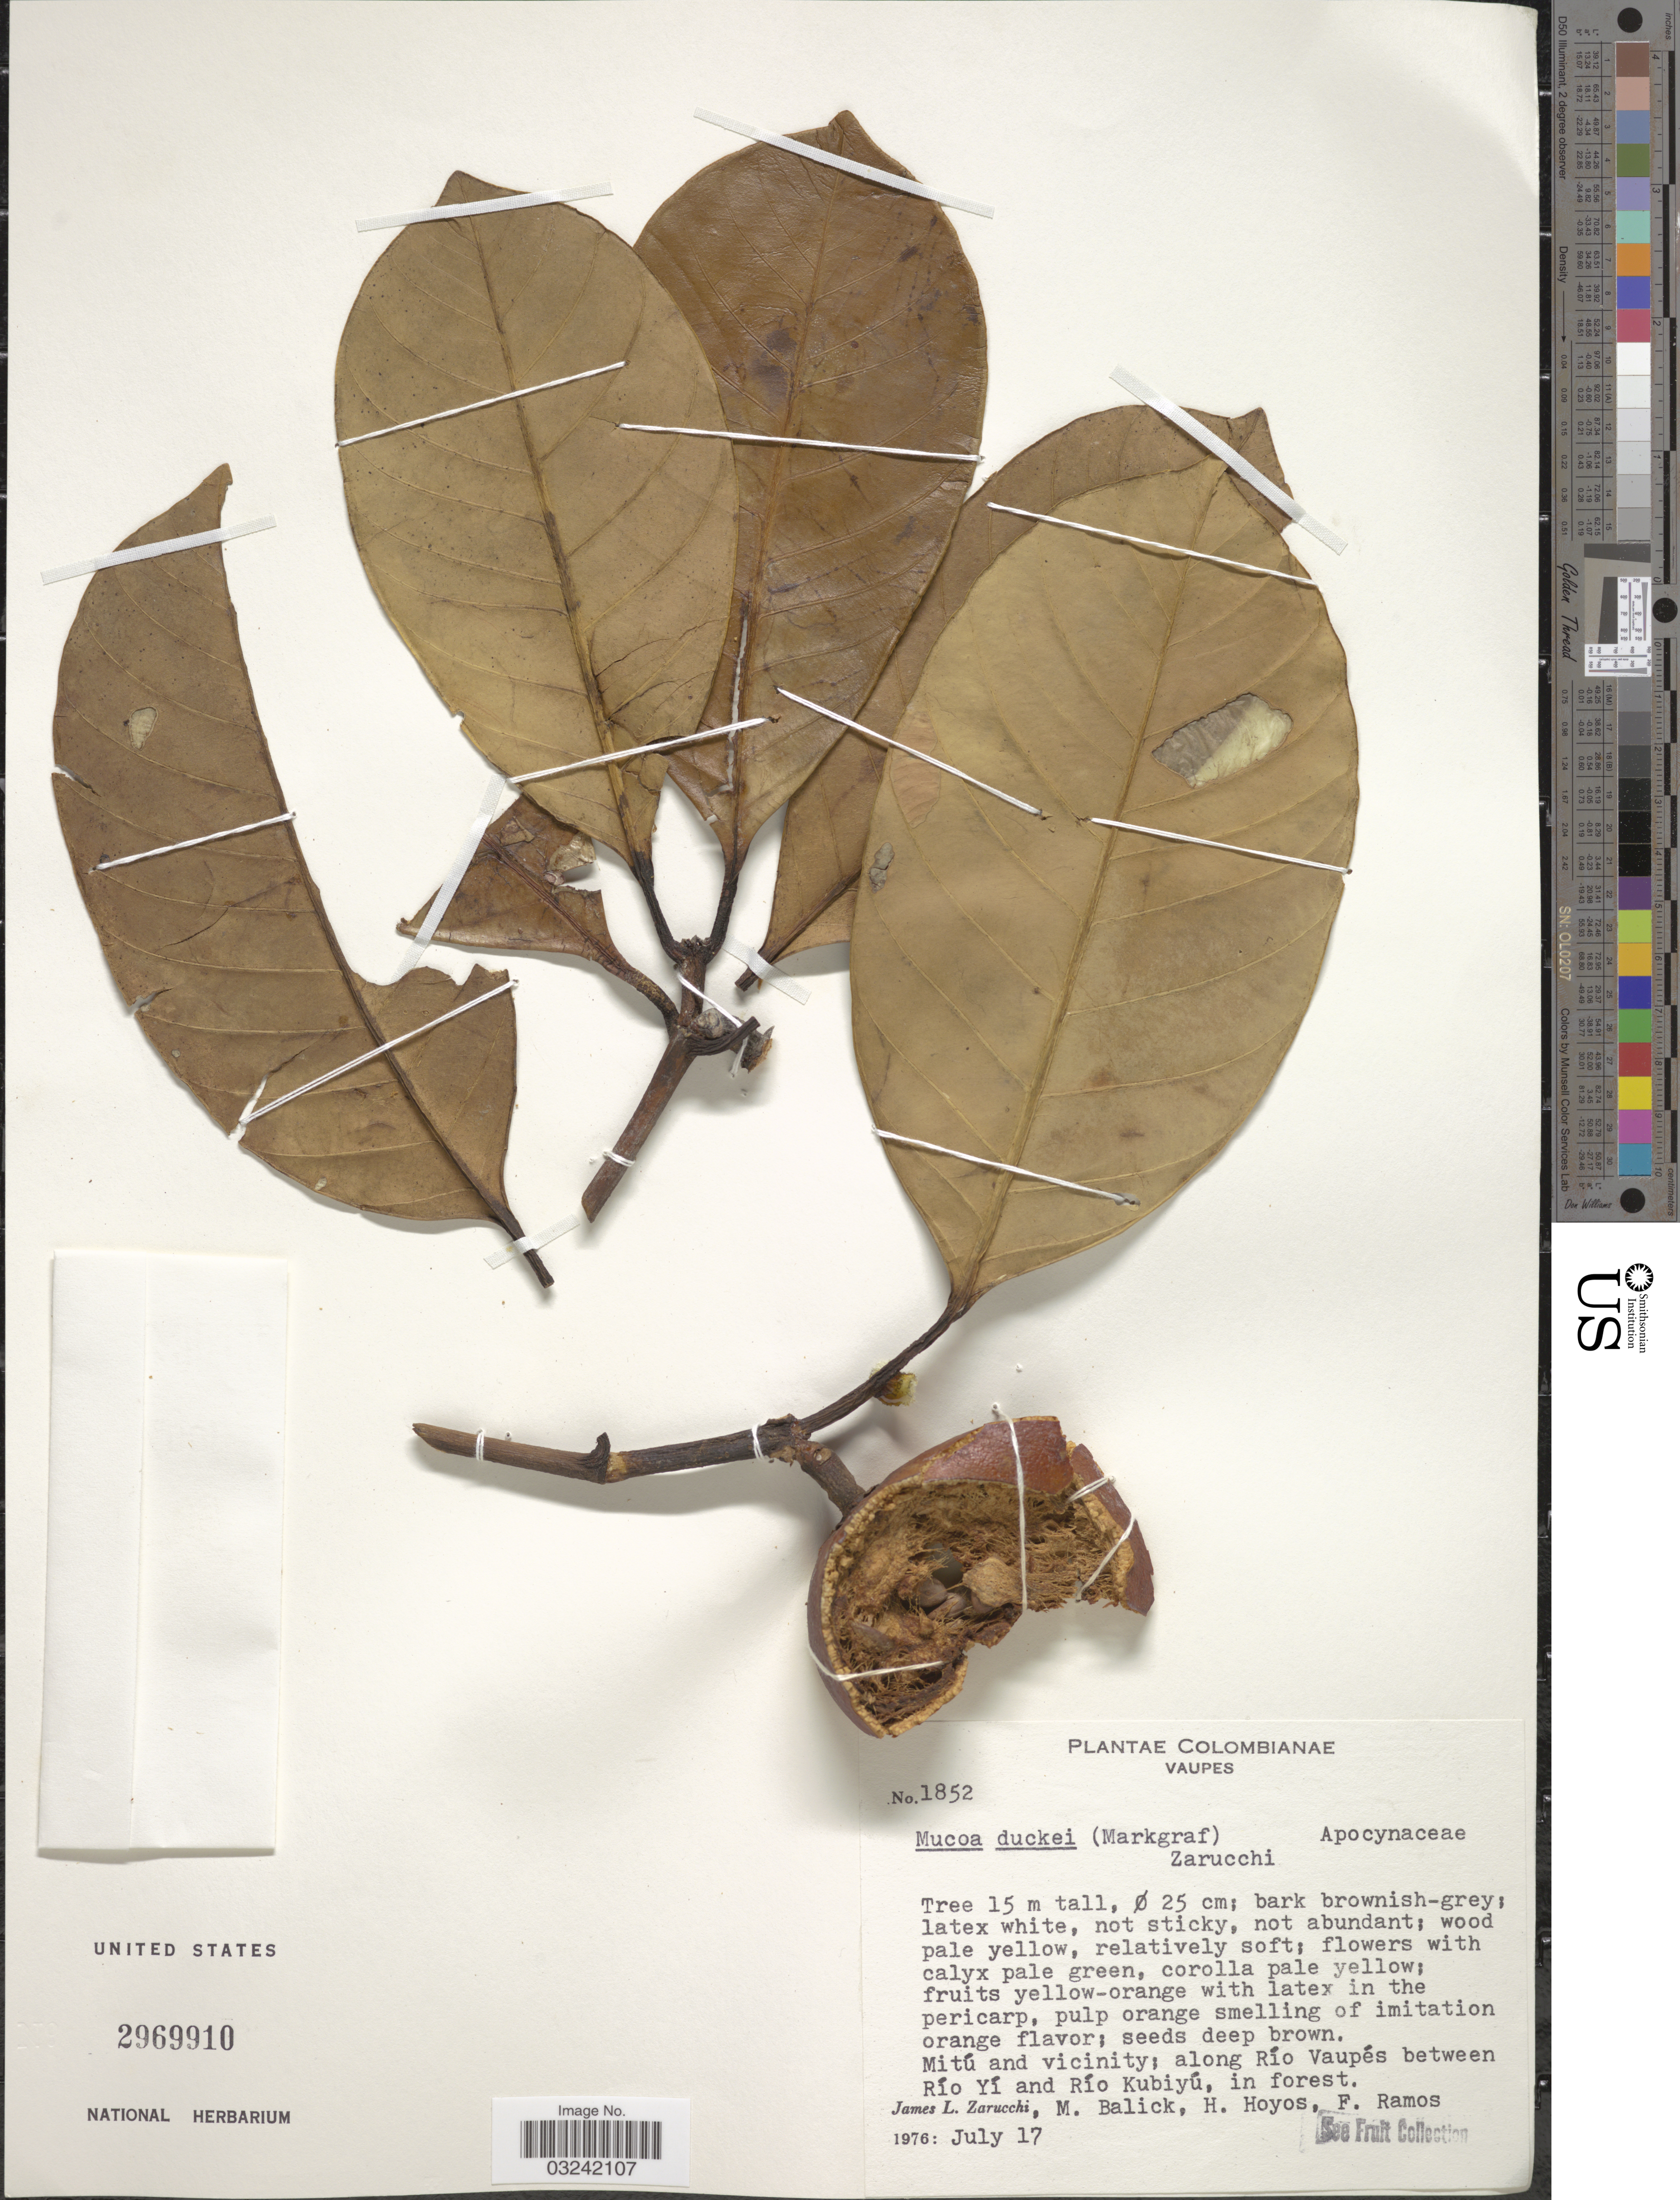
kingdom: Plantae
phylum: Tracheophyta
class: Magnoliopsida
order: Gentianales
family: Apocynaceae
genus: Mucoa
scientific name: Mucoa duckei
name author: (Markgr.) Zarucchi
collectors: J. L. Zarucchi, M. Balick, H. Hoyos & F. Ramos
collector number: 1852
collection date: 1976-07-17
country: Colombia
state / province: Vaupés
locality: Mitú and vicinity; along Río Vaupés between Río Yí and Río Kubiyú.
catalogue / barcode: US 2969910